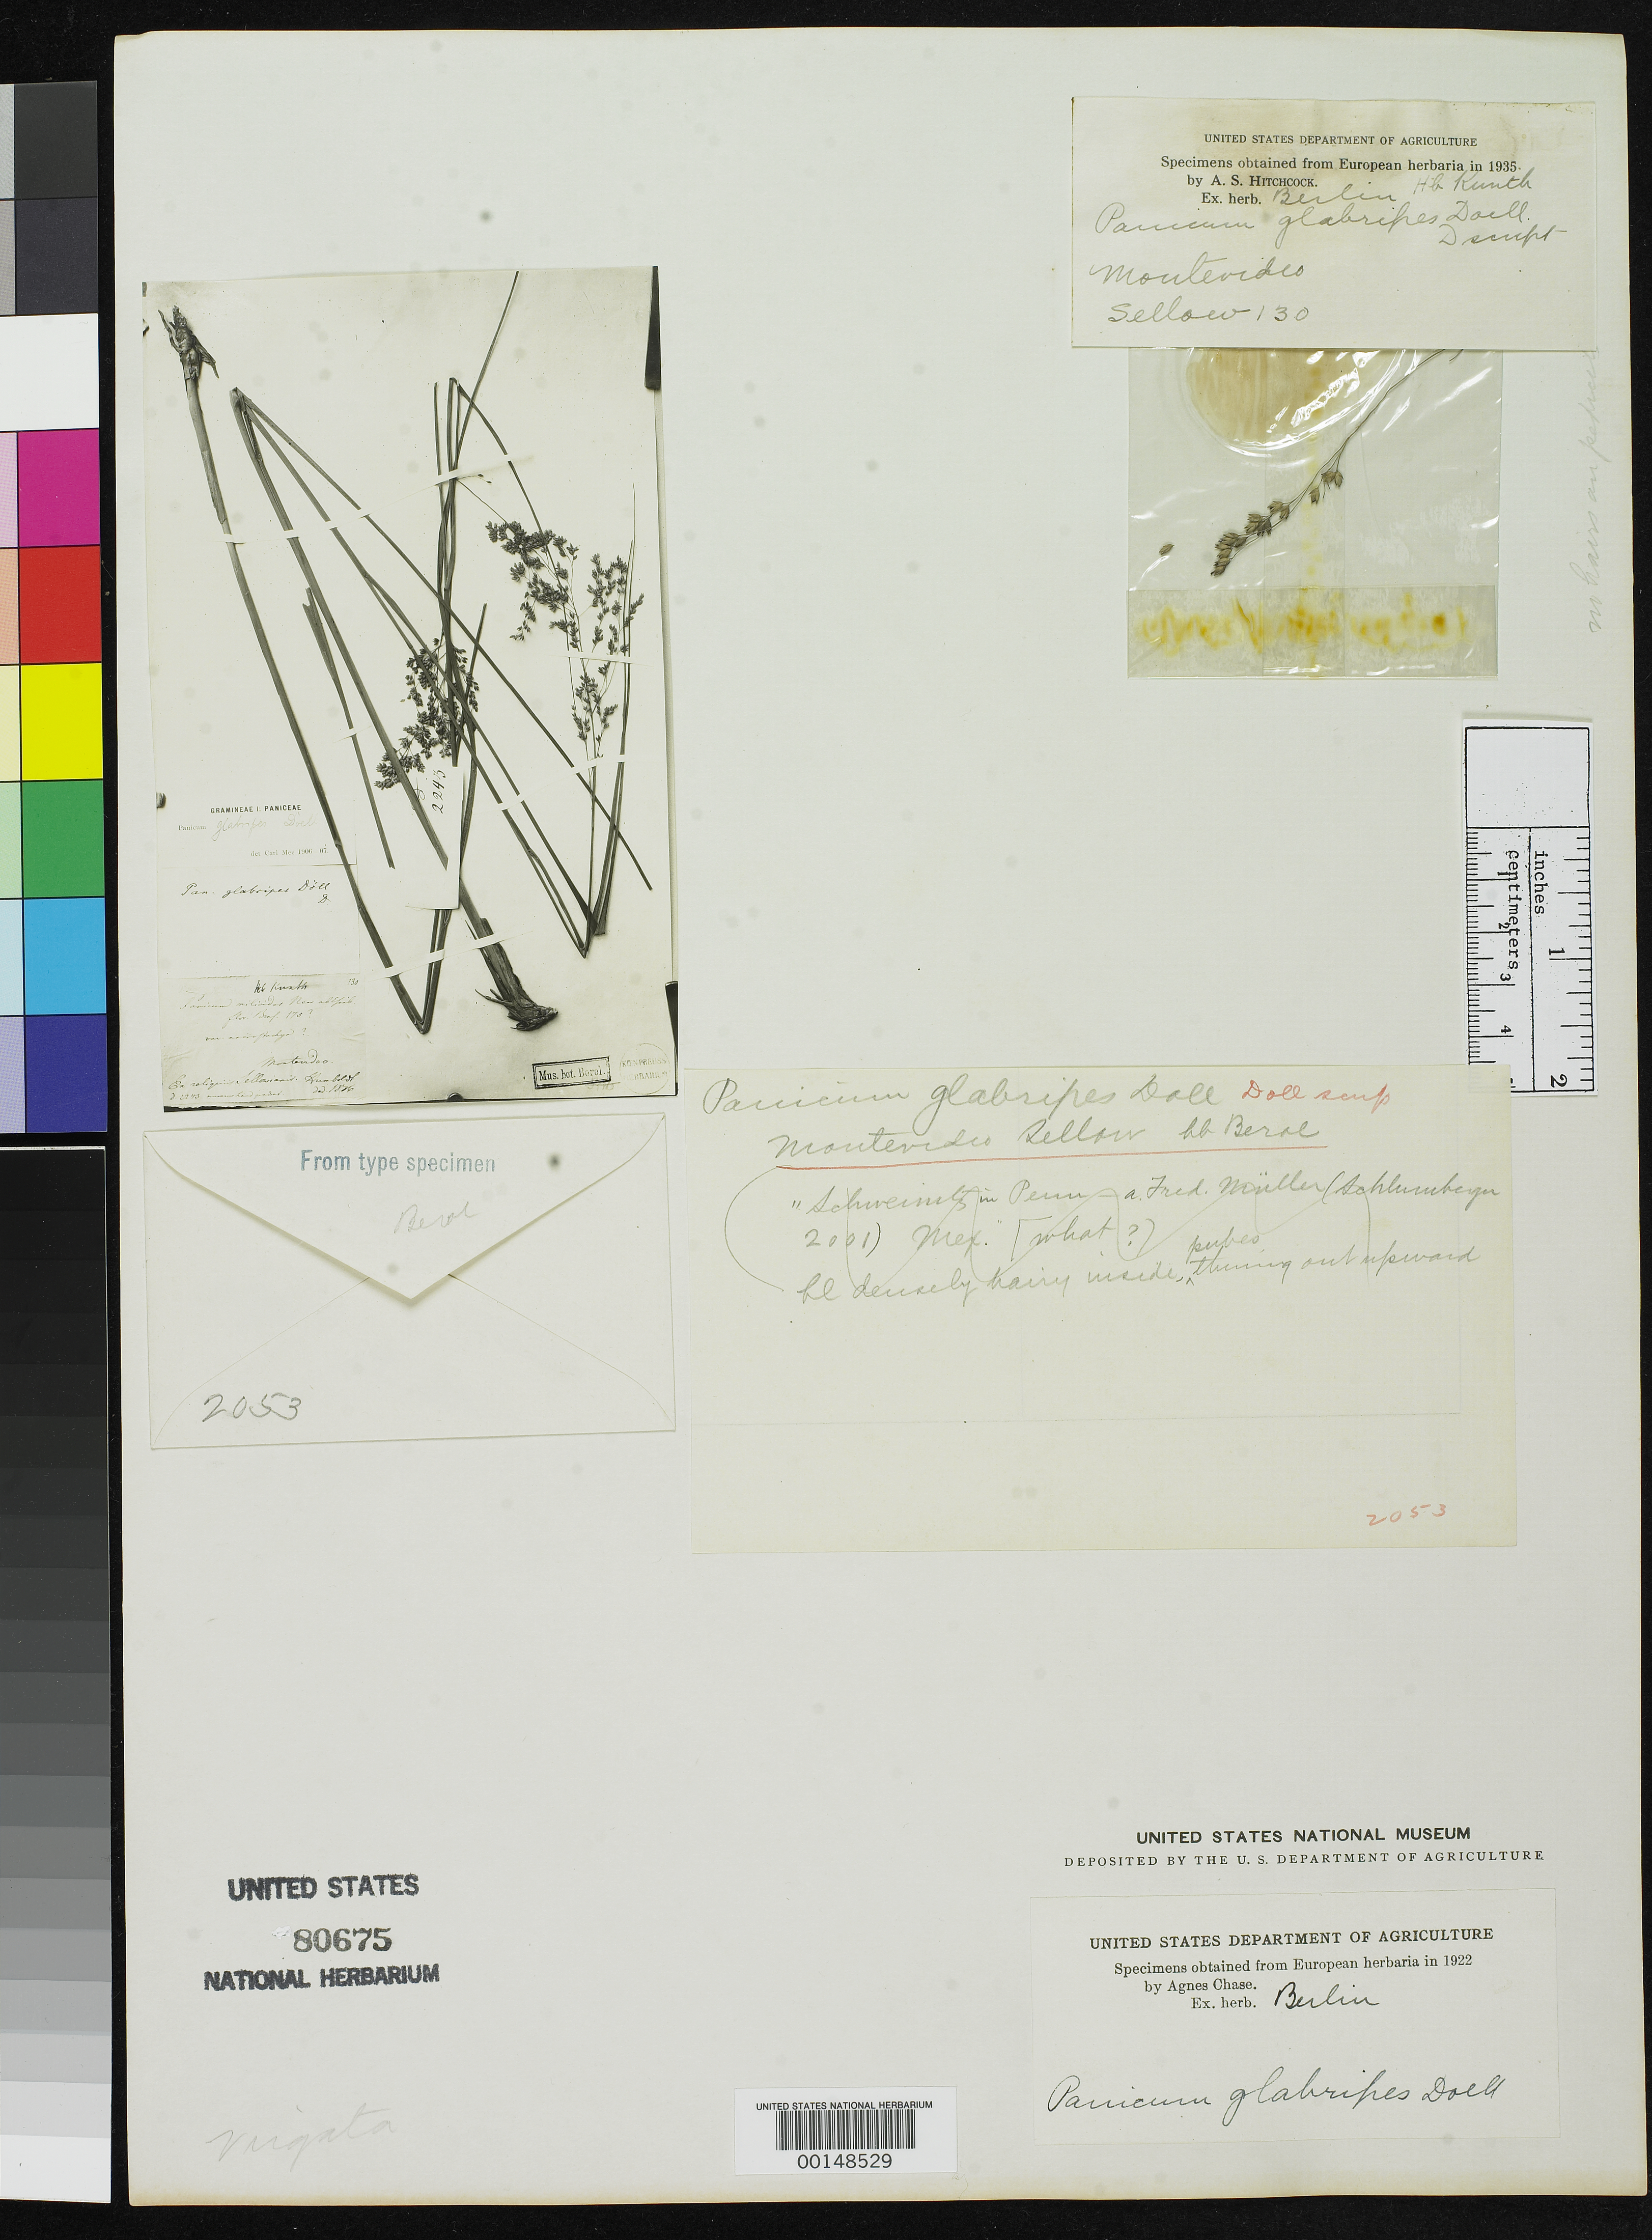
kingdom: Plantae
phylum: Tracheophyta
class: Liliopsida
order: Poales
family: Poaceae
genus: Panicum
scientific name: Panicum glabripes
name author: Döll in Mart.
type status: Type Fragment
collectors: F. Sellow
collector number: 130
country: Uruguay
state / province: Montevideo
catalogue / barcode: US 80675